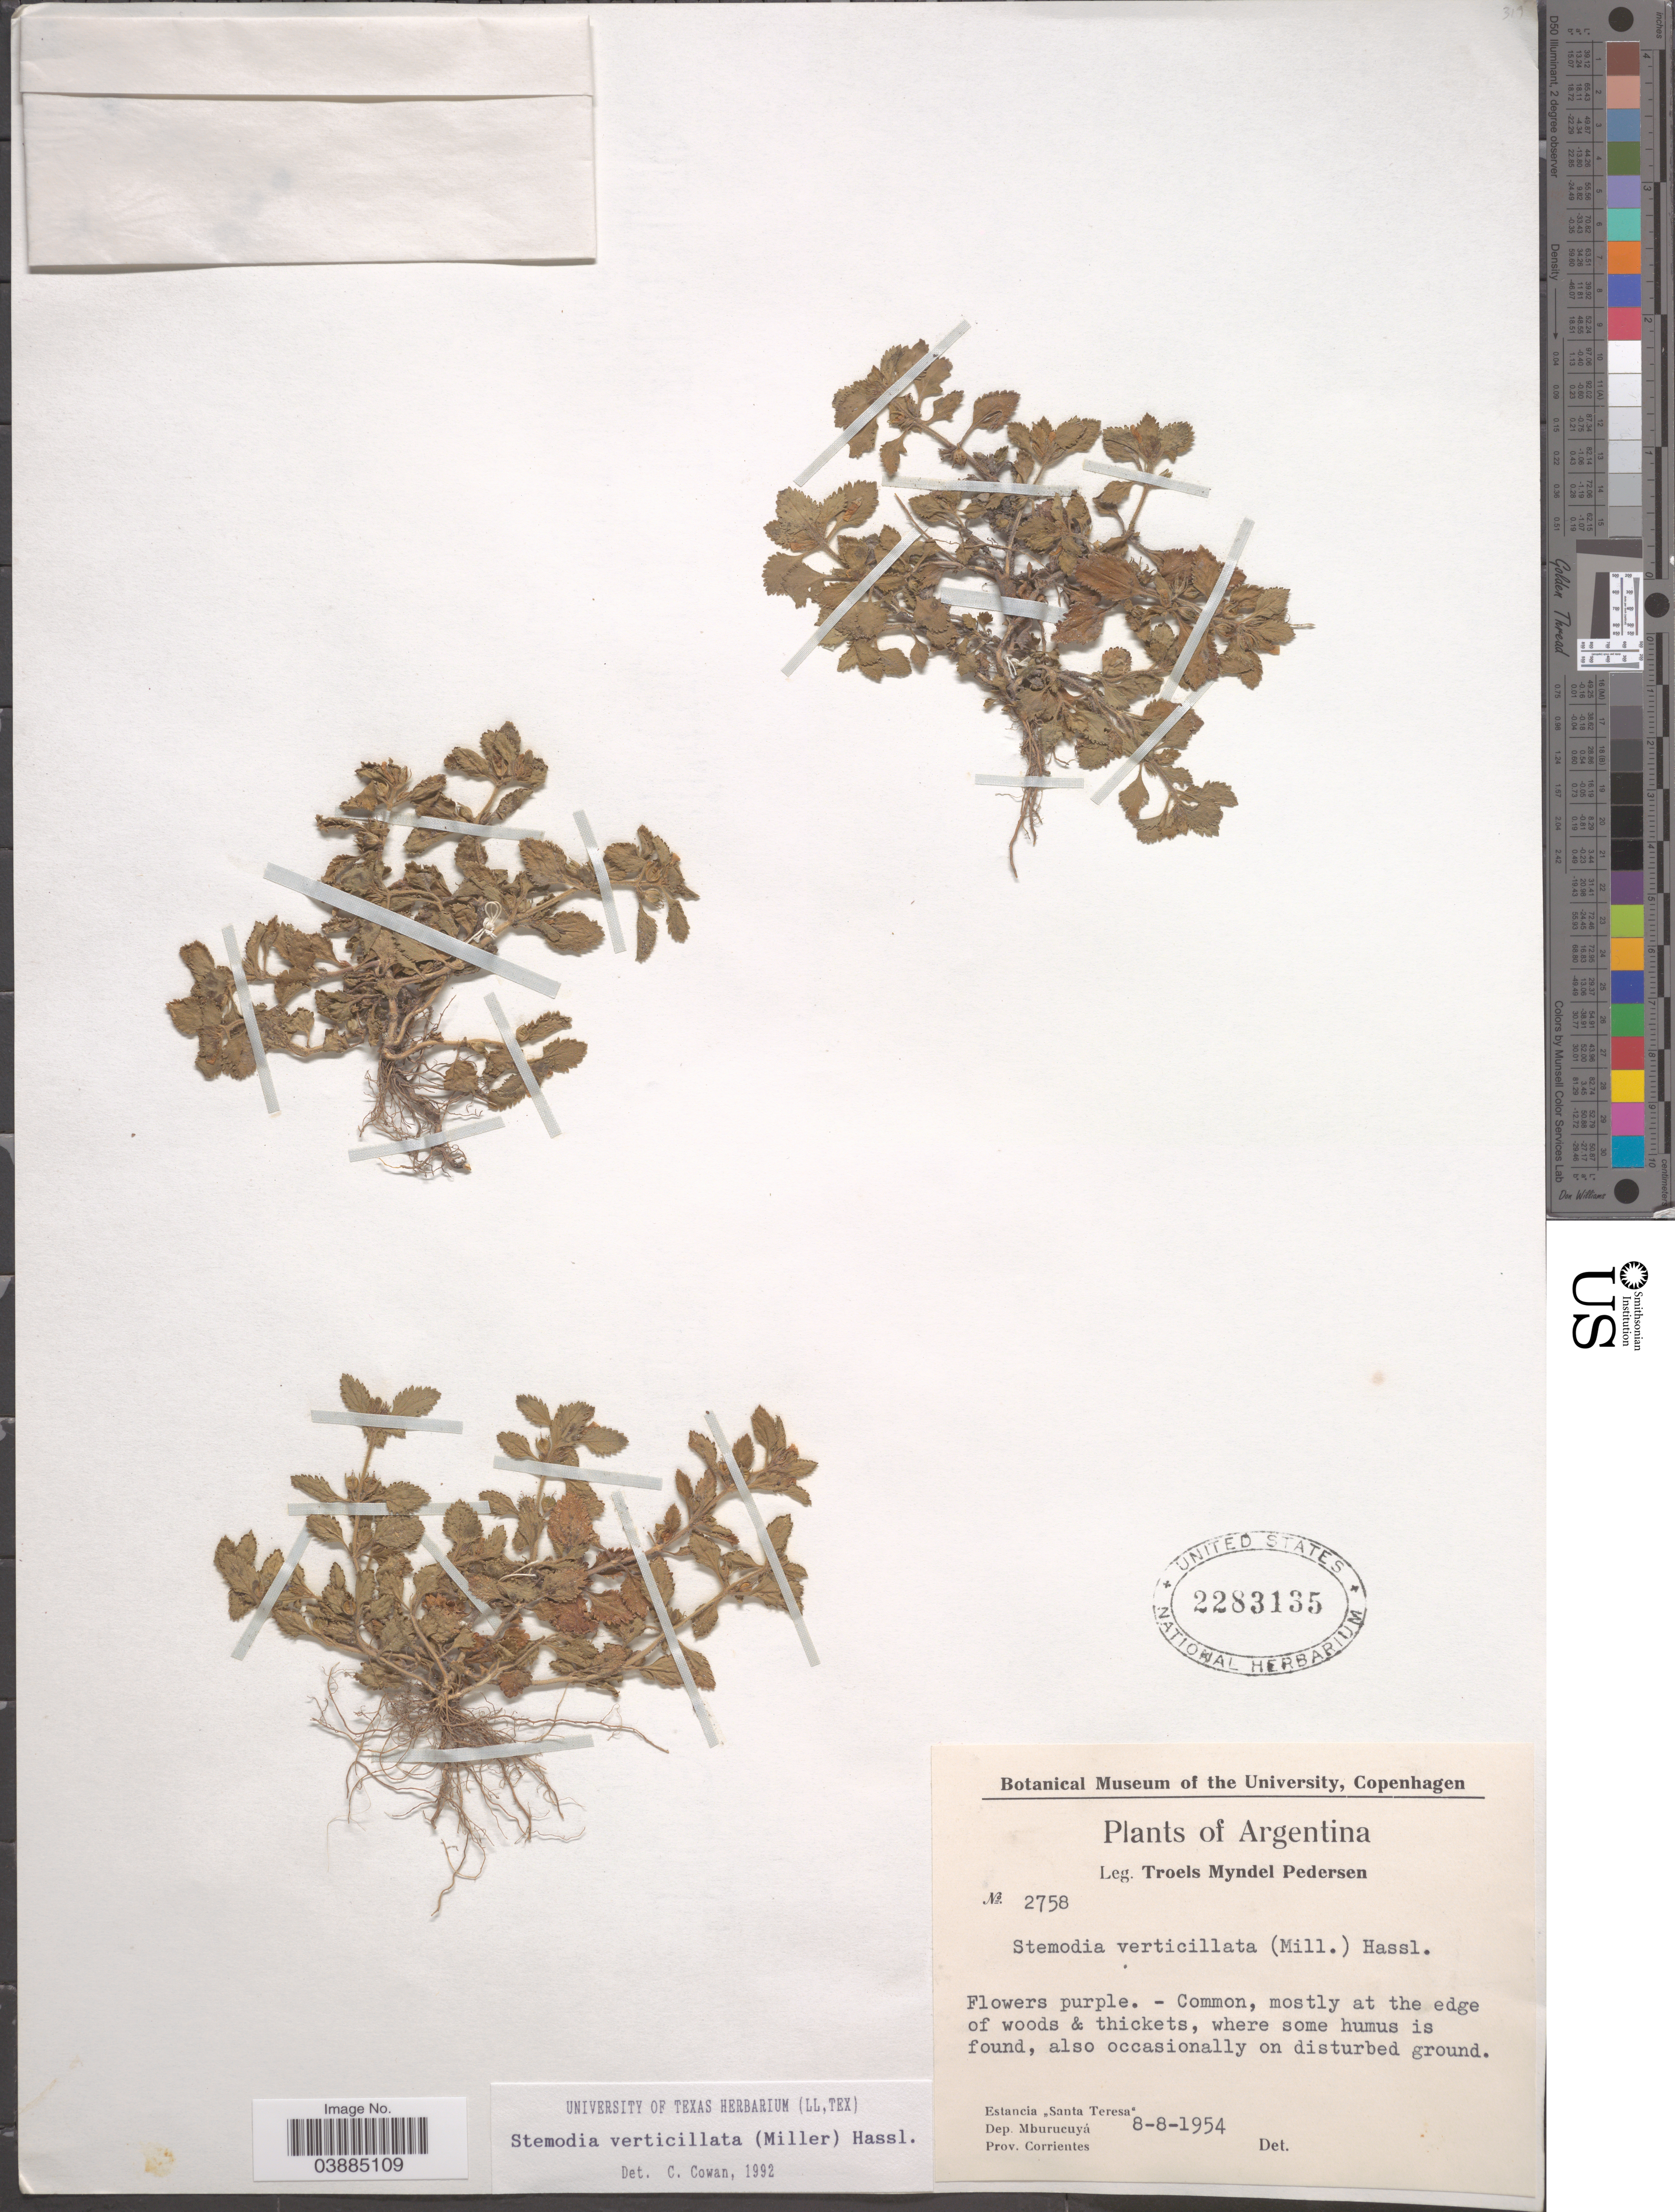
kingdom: Plantae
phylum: Tracheophyta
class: Magnoliopsida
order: Lamiales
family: Plantaginaceae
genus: Stemodia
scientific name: Stemodia verticillata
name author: (Mill.) Hassl.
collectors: T. Pederson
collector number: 2758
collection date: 1954-08-08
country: Argentina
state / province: Corrientes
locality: Estancia ,,Santa Teresa'. Dep. Mburucuyá.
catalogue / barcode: US 2283135